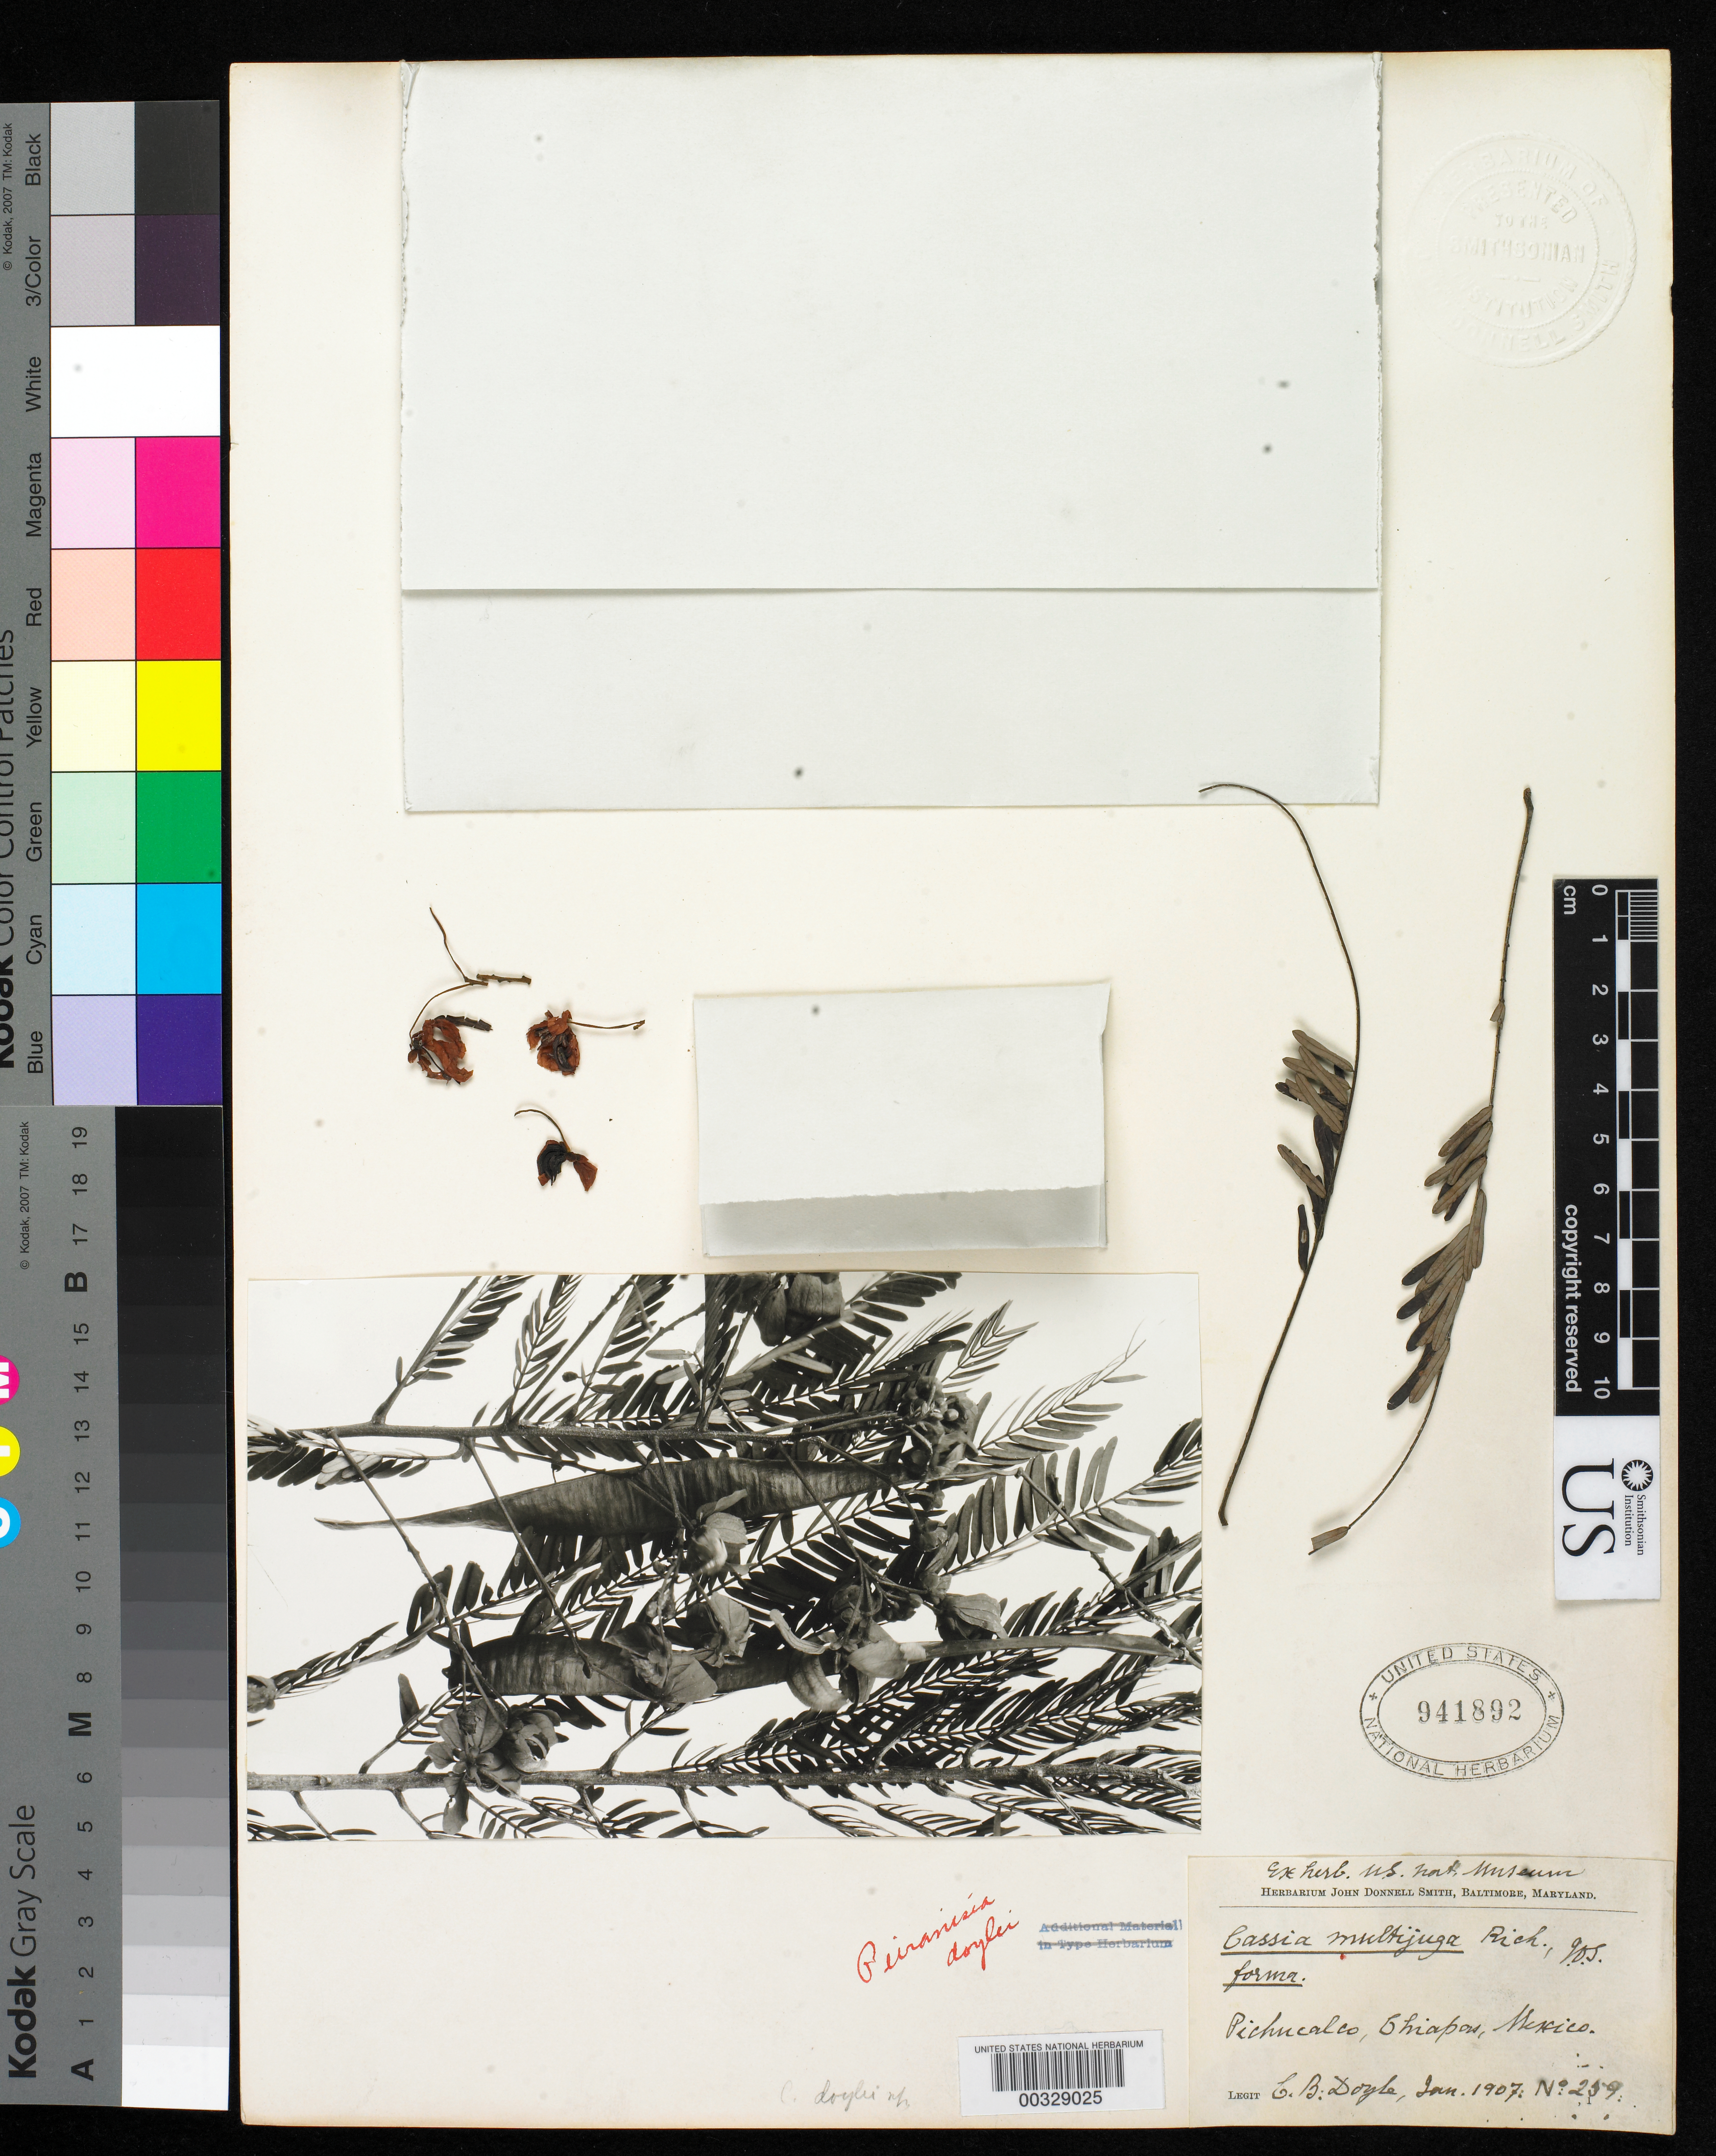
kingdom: Plantae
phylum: Tracheophyta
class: Magnoliopsida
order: Fabales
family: Fabaceae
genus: Peiranisia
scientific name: Peiranisia doylei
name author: Britton & Rose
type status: Isotype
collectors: C. Doyle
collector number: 259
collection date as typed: Jan 1907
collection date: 1907-01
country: Mexico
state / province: Chiapas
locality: Pichucalco.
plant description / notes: From the herbarium of J. Donnell Smith.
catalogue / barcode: US 941892